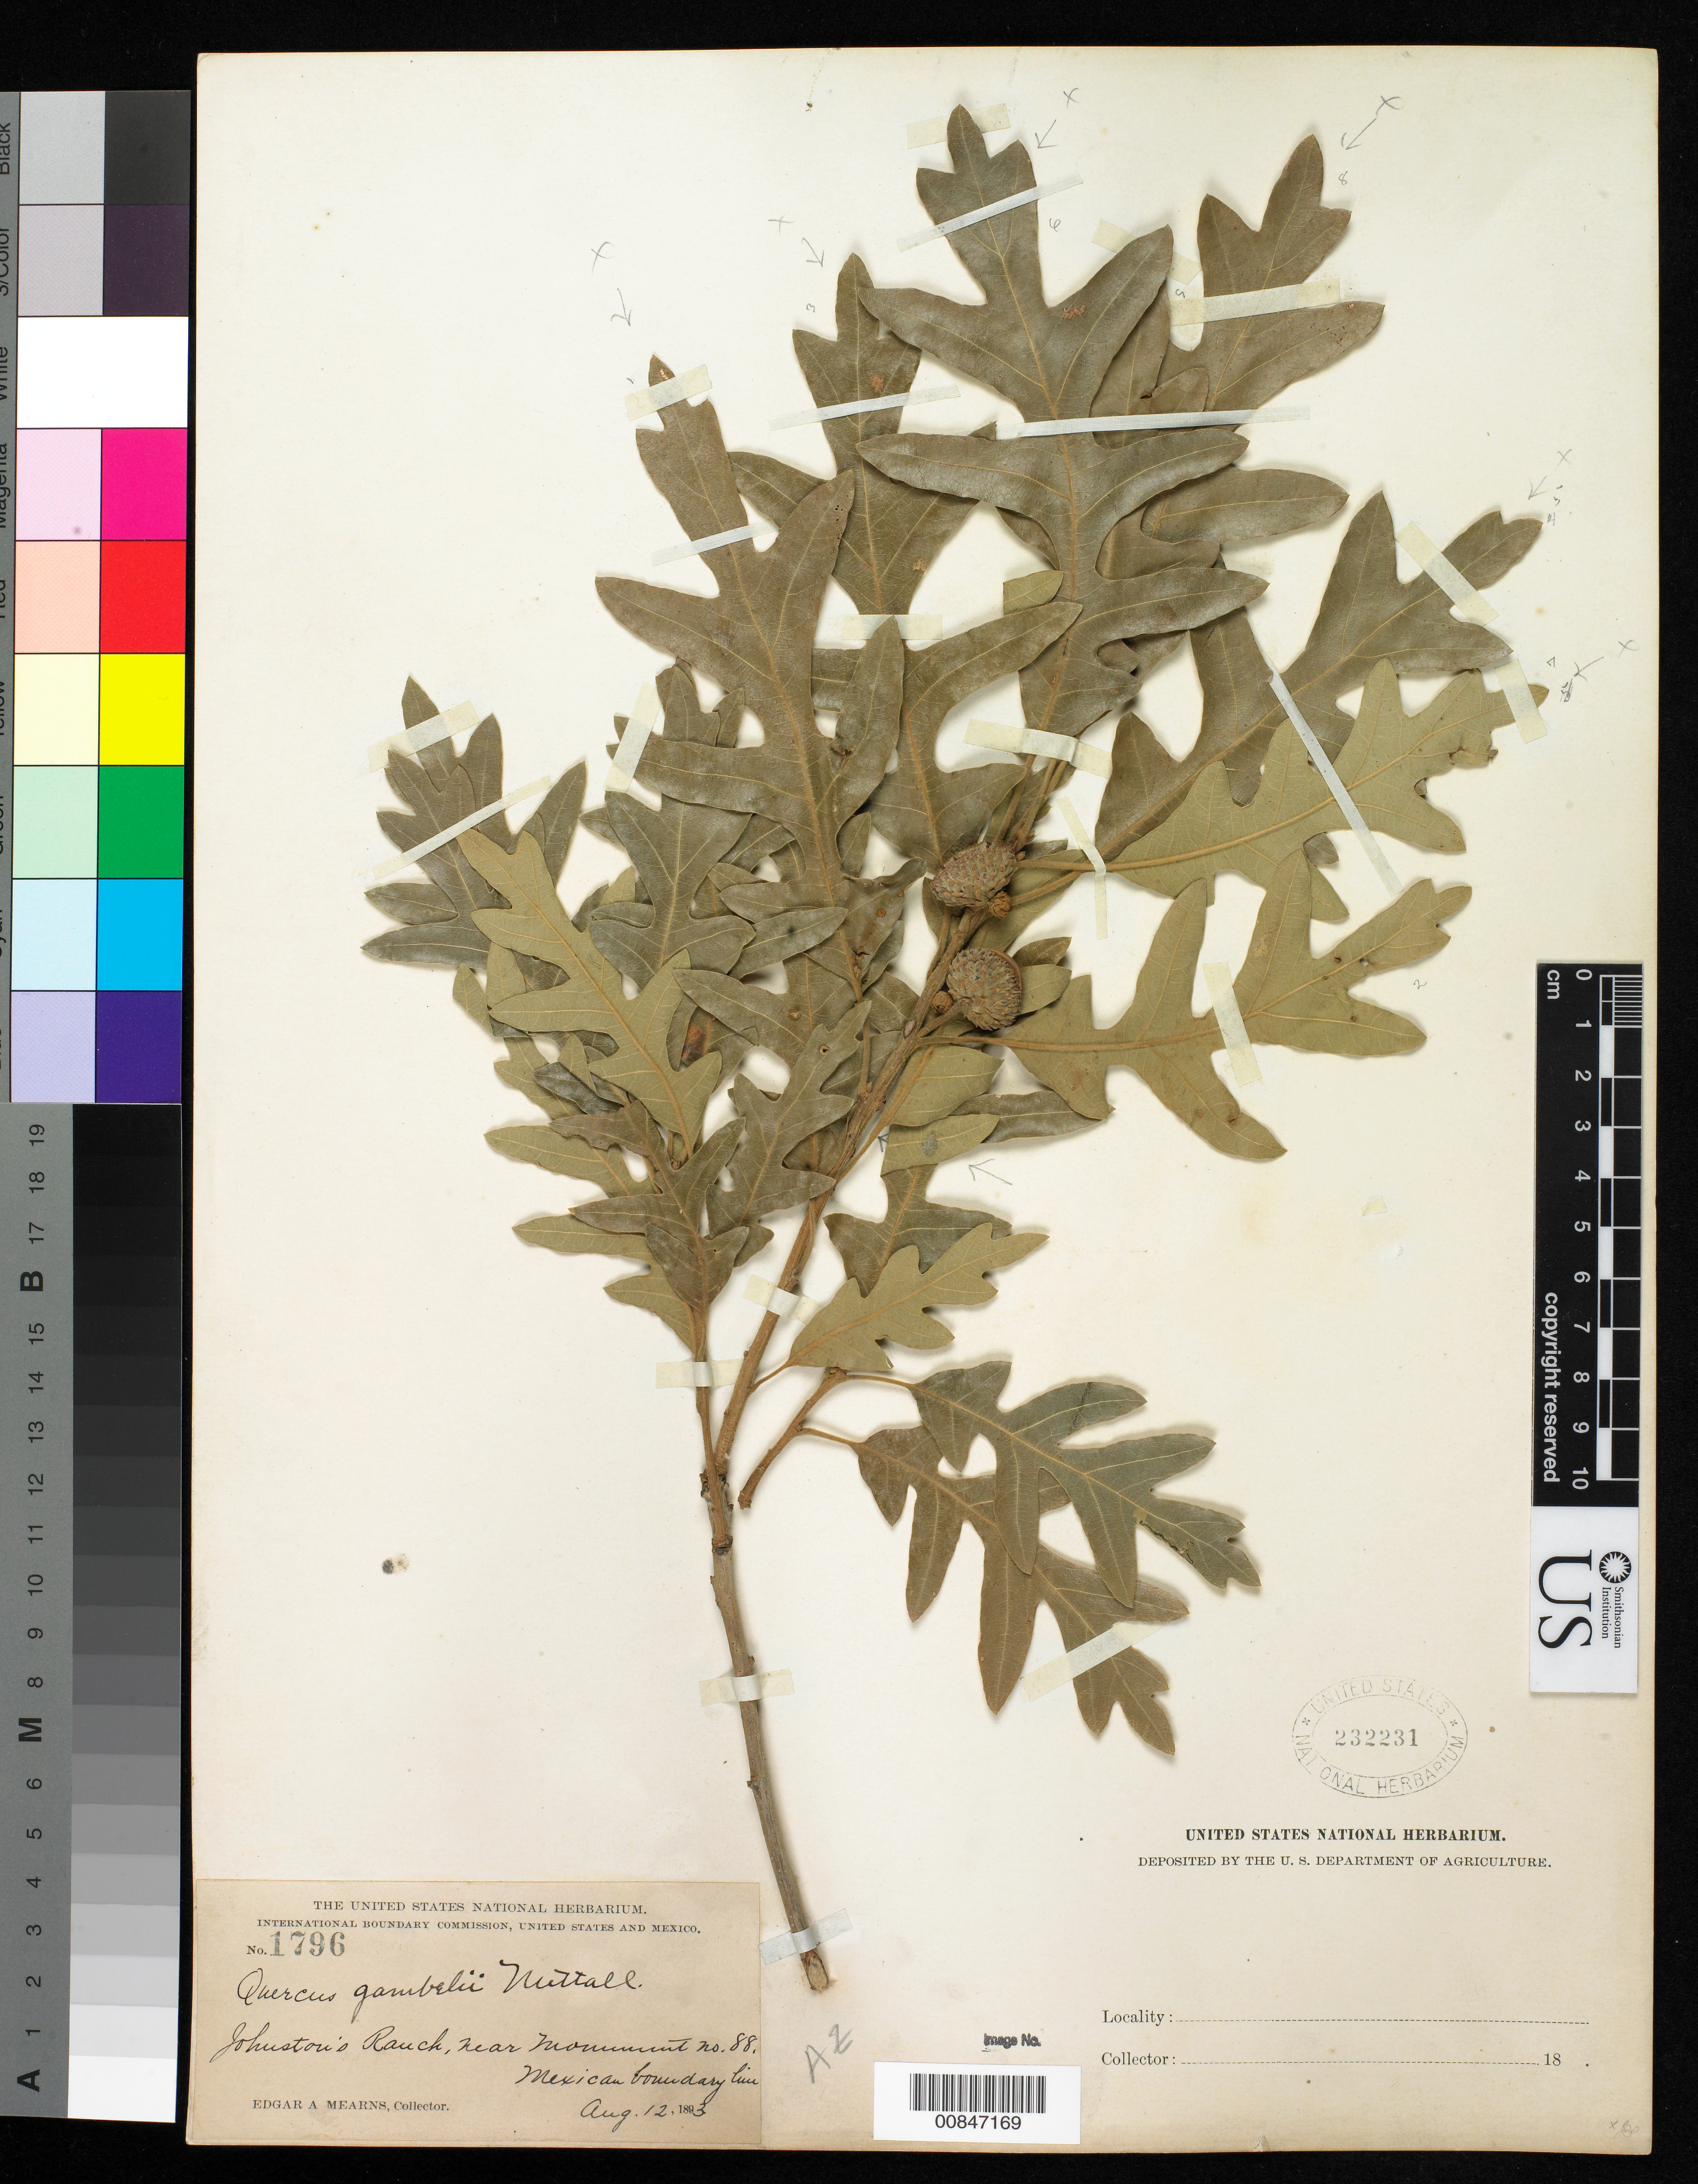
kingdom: Plantae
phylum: Tracheophyta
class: Magnoliopsida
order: Fagales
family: Fagaceae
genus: Quercus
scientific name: Quercus gambelii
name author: Nutt.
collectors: E. A. Mearns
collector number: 1796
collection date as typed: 12 Aug 1893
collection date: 1893-08-12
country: United States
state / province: Arizona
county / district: Cochise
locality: Johnston's Ranch, near monument no. 88. Mexican Boundary Line.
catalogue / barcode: US 232231